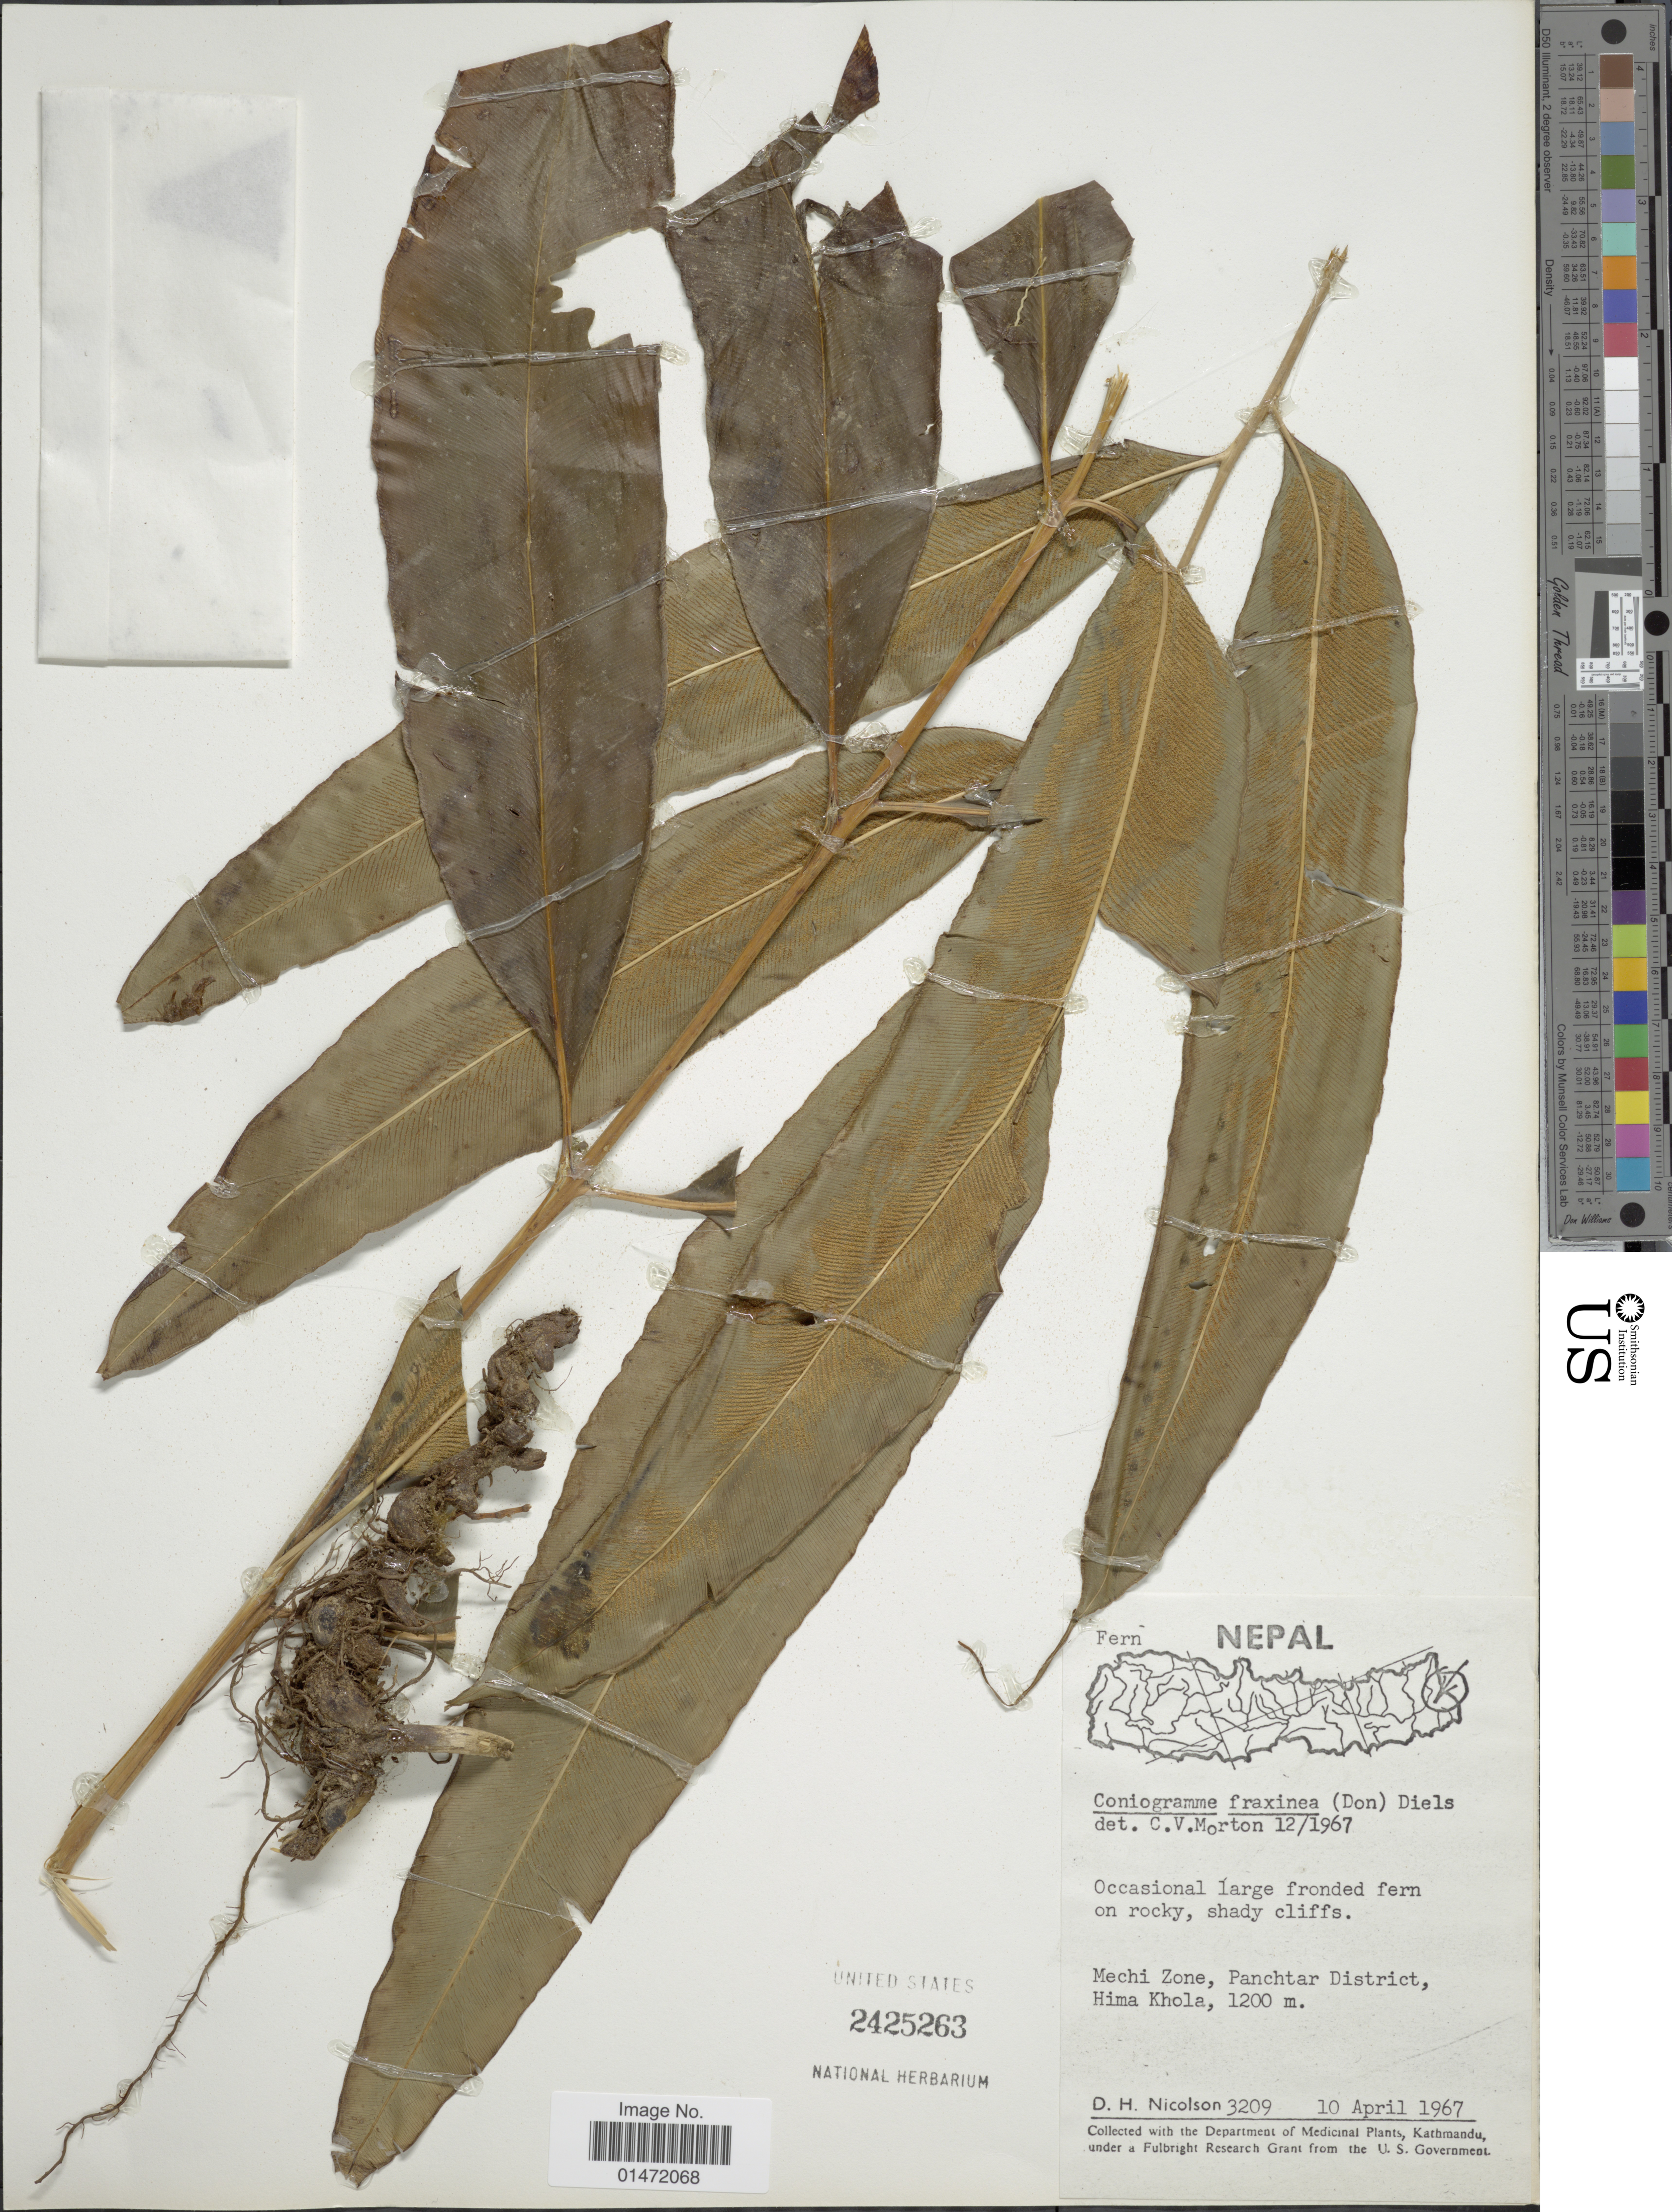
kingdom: Plantae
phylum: Tracheophyta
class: Polypodiopsida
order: Polypodiales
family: Pteridaceae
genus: Coniogramme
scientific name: Coniogramme fraxinea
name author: (D. Don) Diels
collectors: D. H. Nicolson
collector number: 3209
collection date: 1967-04-10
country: Nepal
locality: Mechi Zone, Pachtar Districr, Hima Khola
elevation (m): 1200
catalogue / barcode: US 2425263